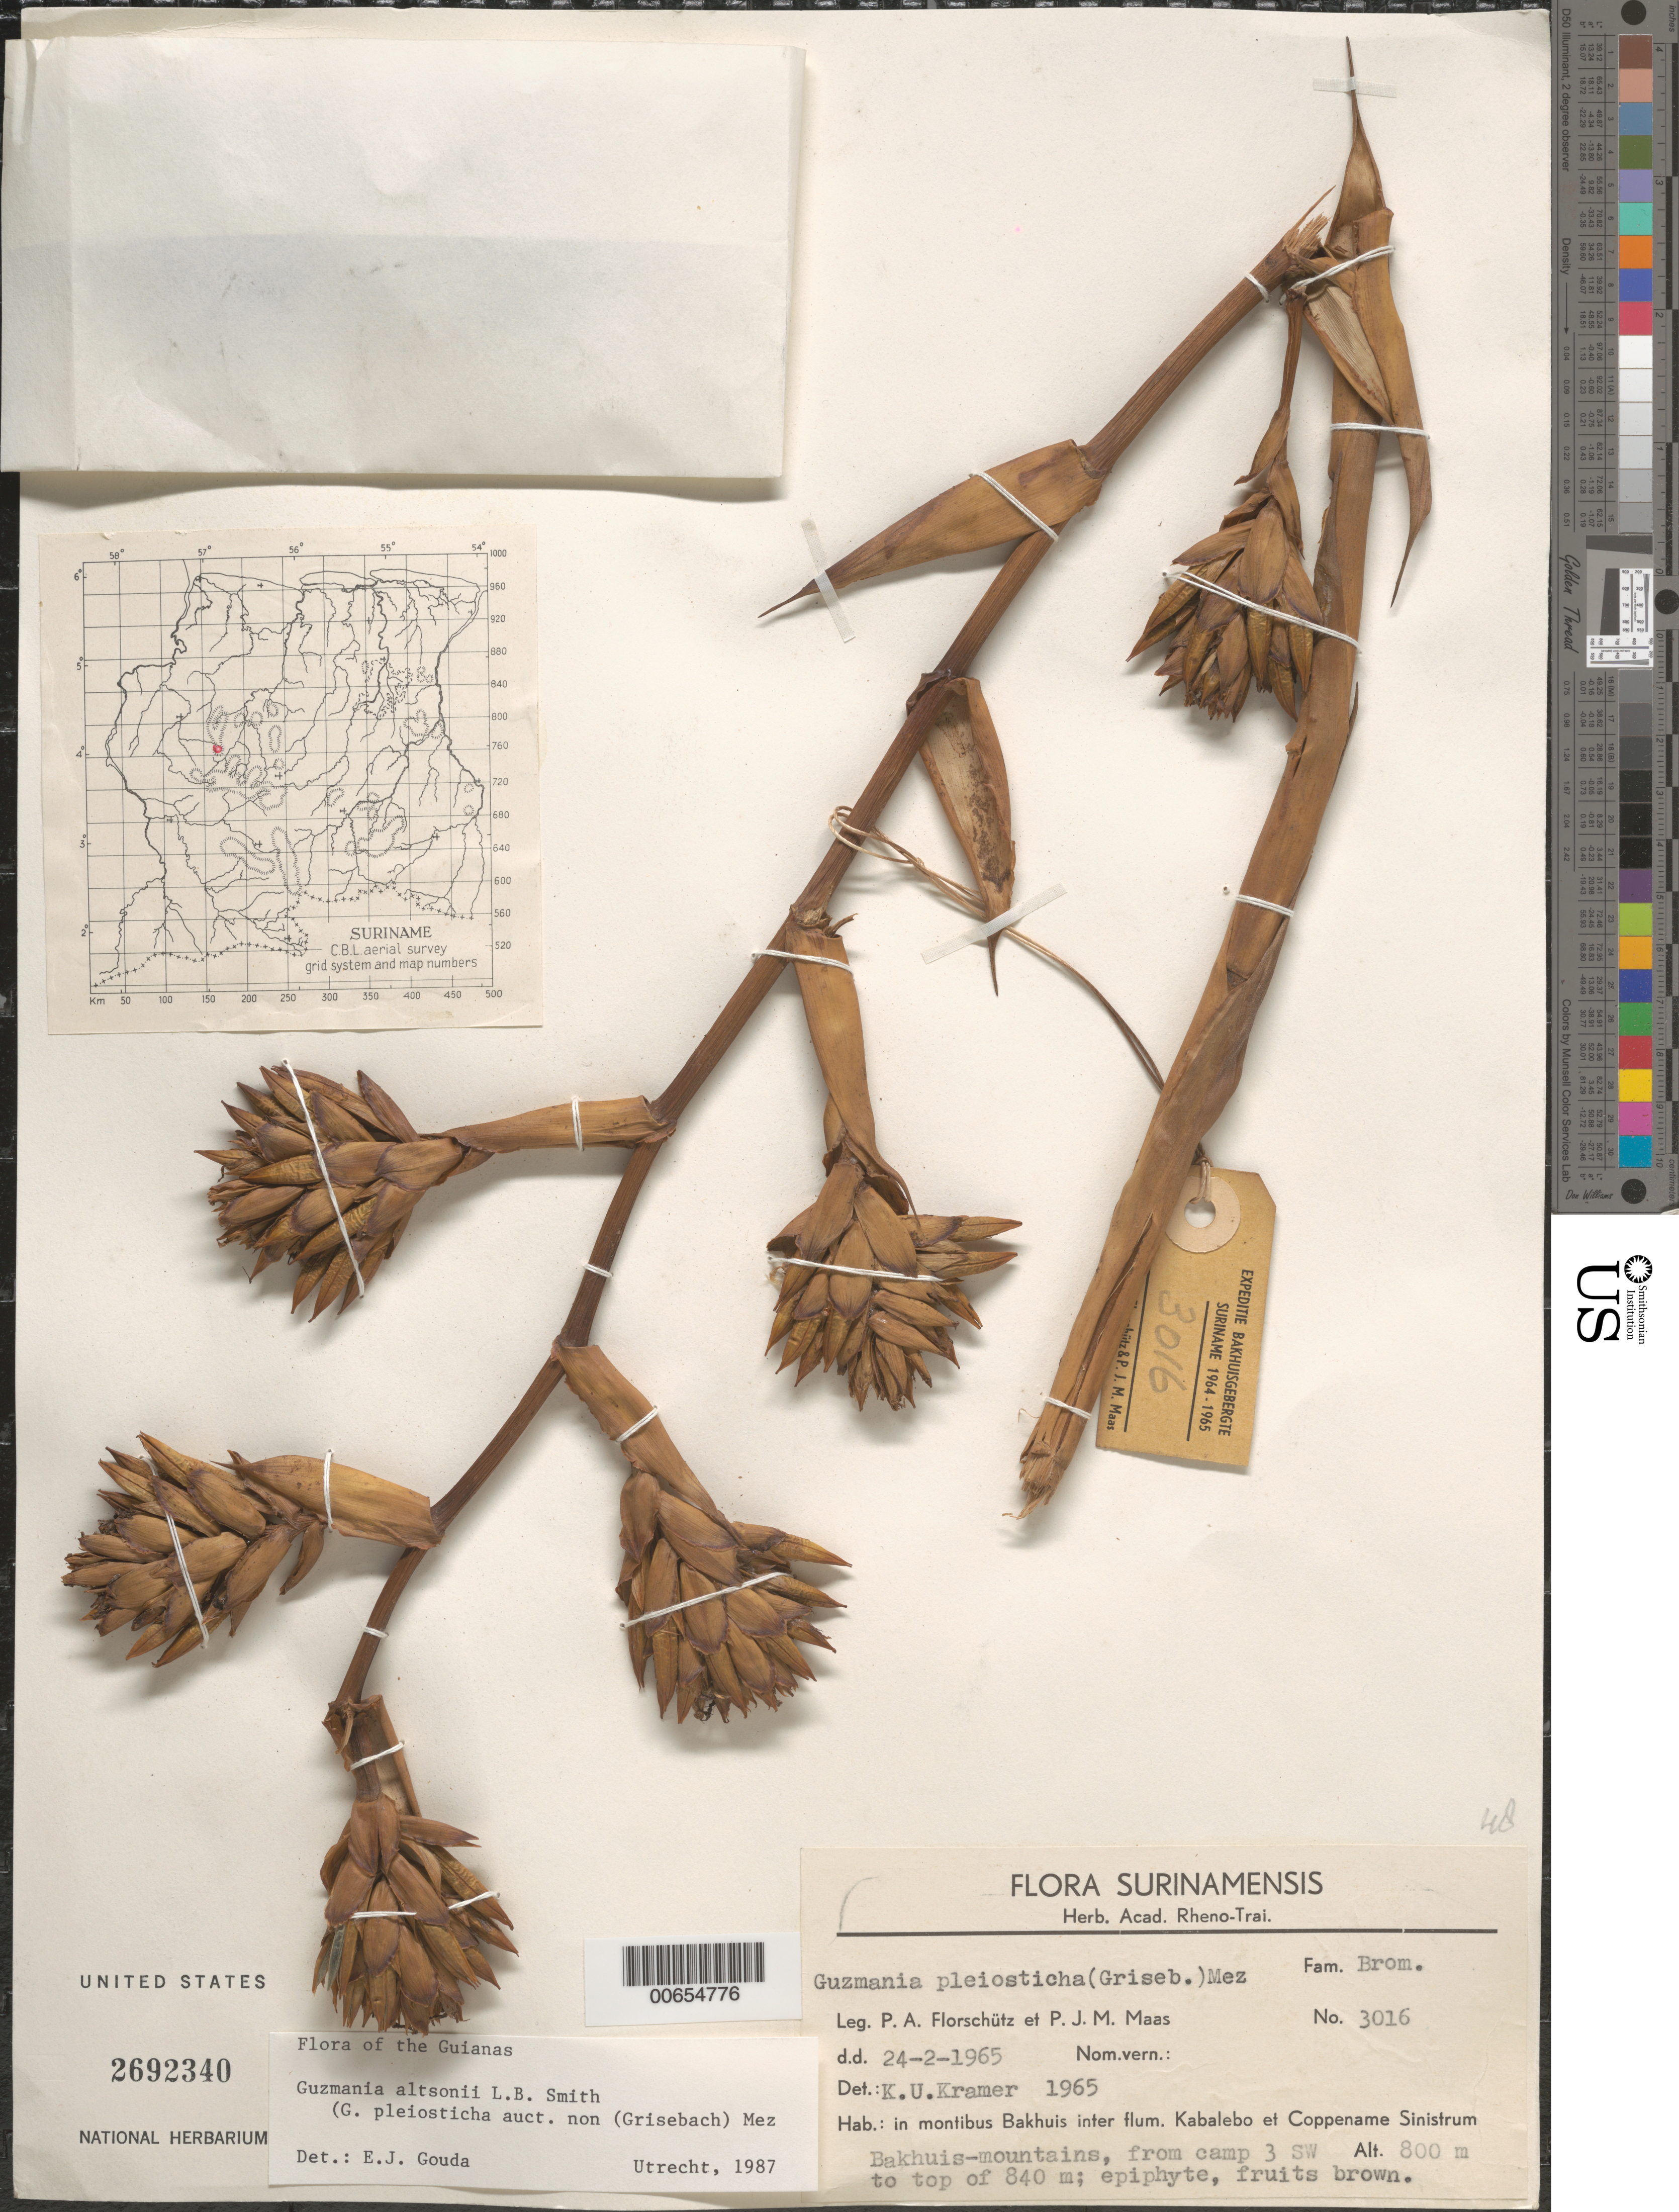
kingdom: Plantae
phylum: Tracheophyta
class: Liliopsida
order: Poales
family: Bromeliaceae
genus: Guzmania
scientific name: Guzmania altsonii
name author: L.B. Sm.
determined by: Gouda, E. J.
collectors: P. Florschütz & P. Maas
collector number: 3016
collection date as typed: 24-Feb-65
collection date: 1965-02-24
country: Suriname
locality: Mont Bakhuis, betw. Kabalebo & Coppename Rivers, from camp 3 SW to top of mountain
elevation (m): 800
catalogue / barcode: US 2692340